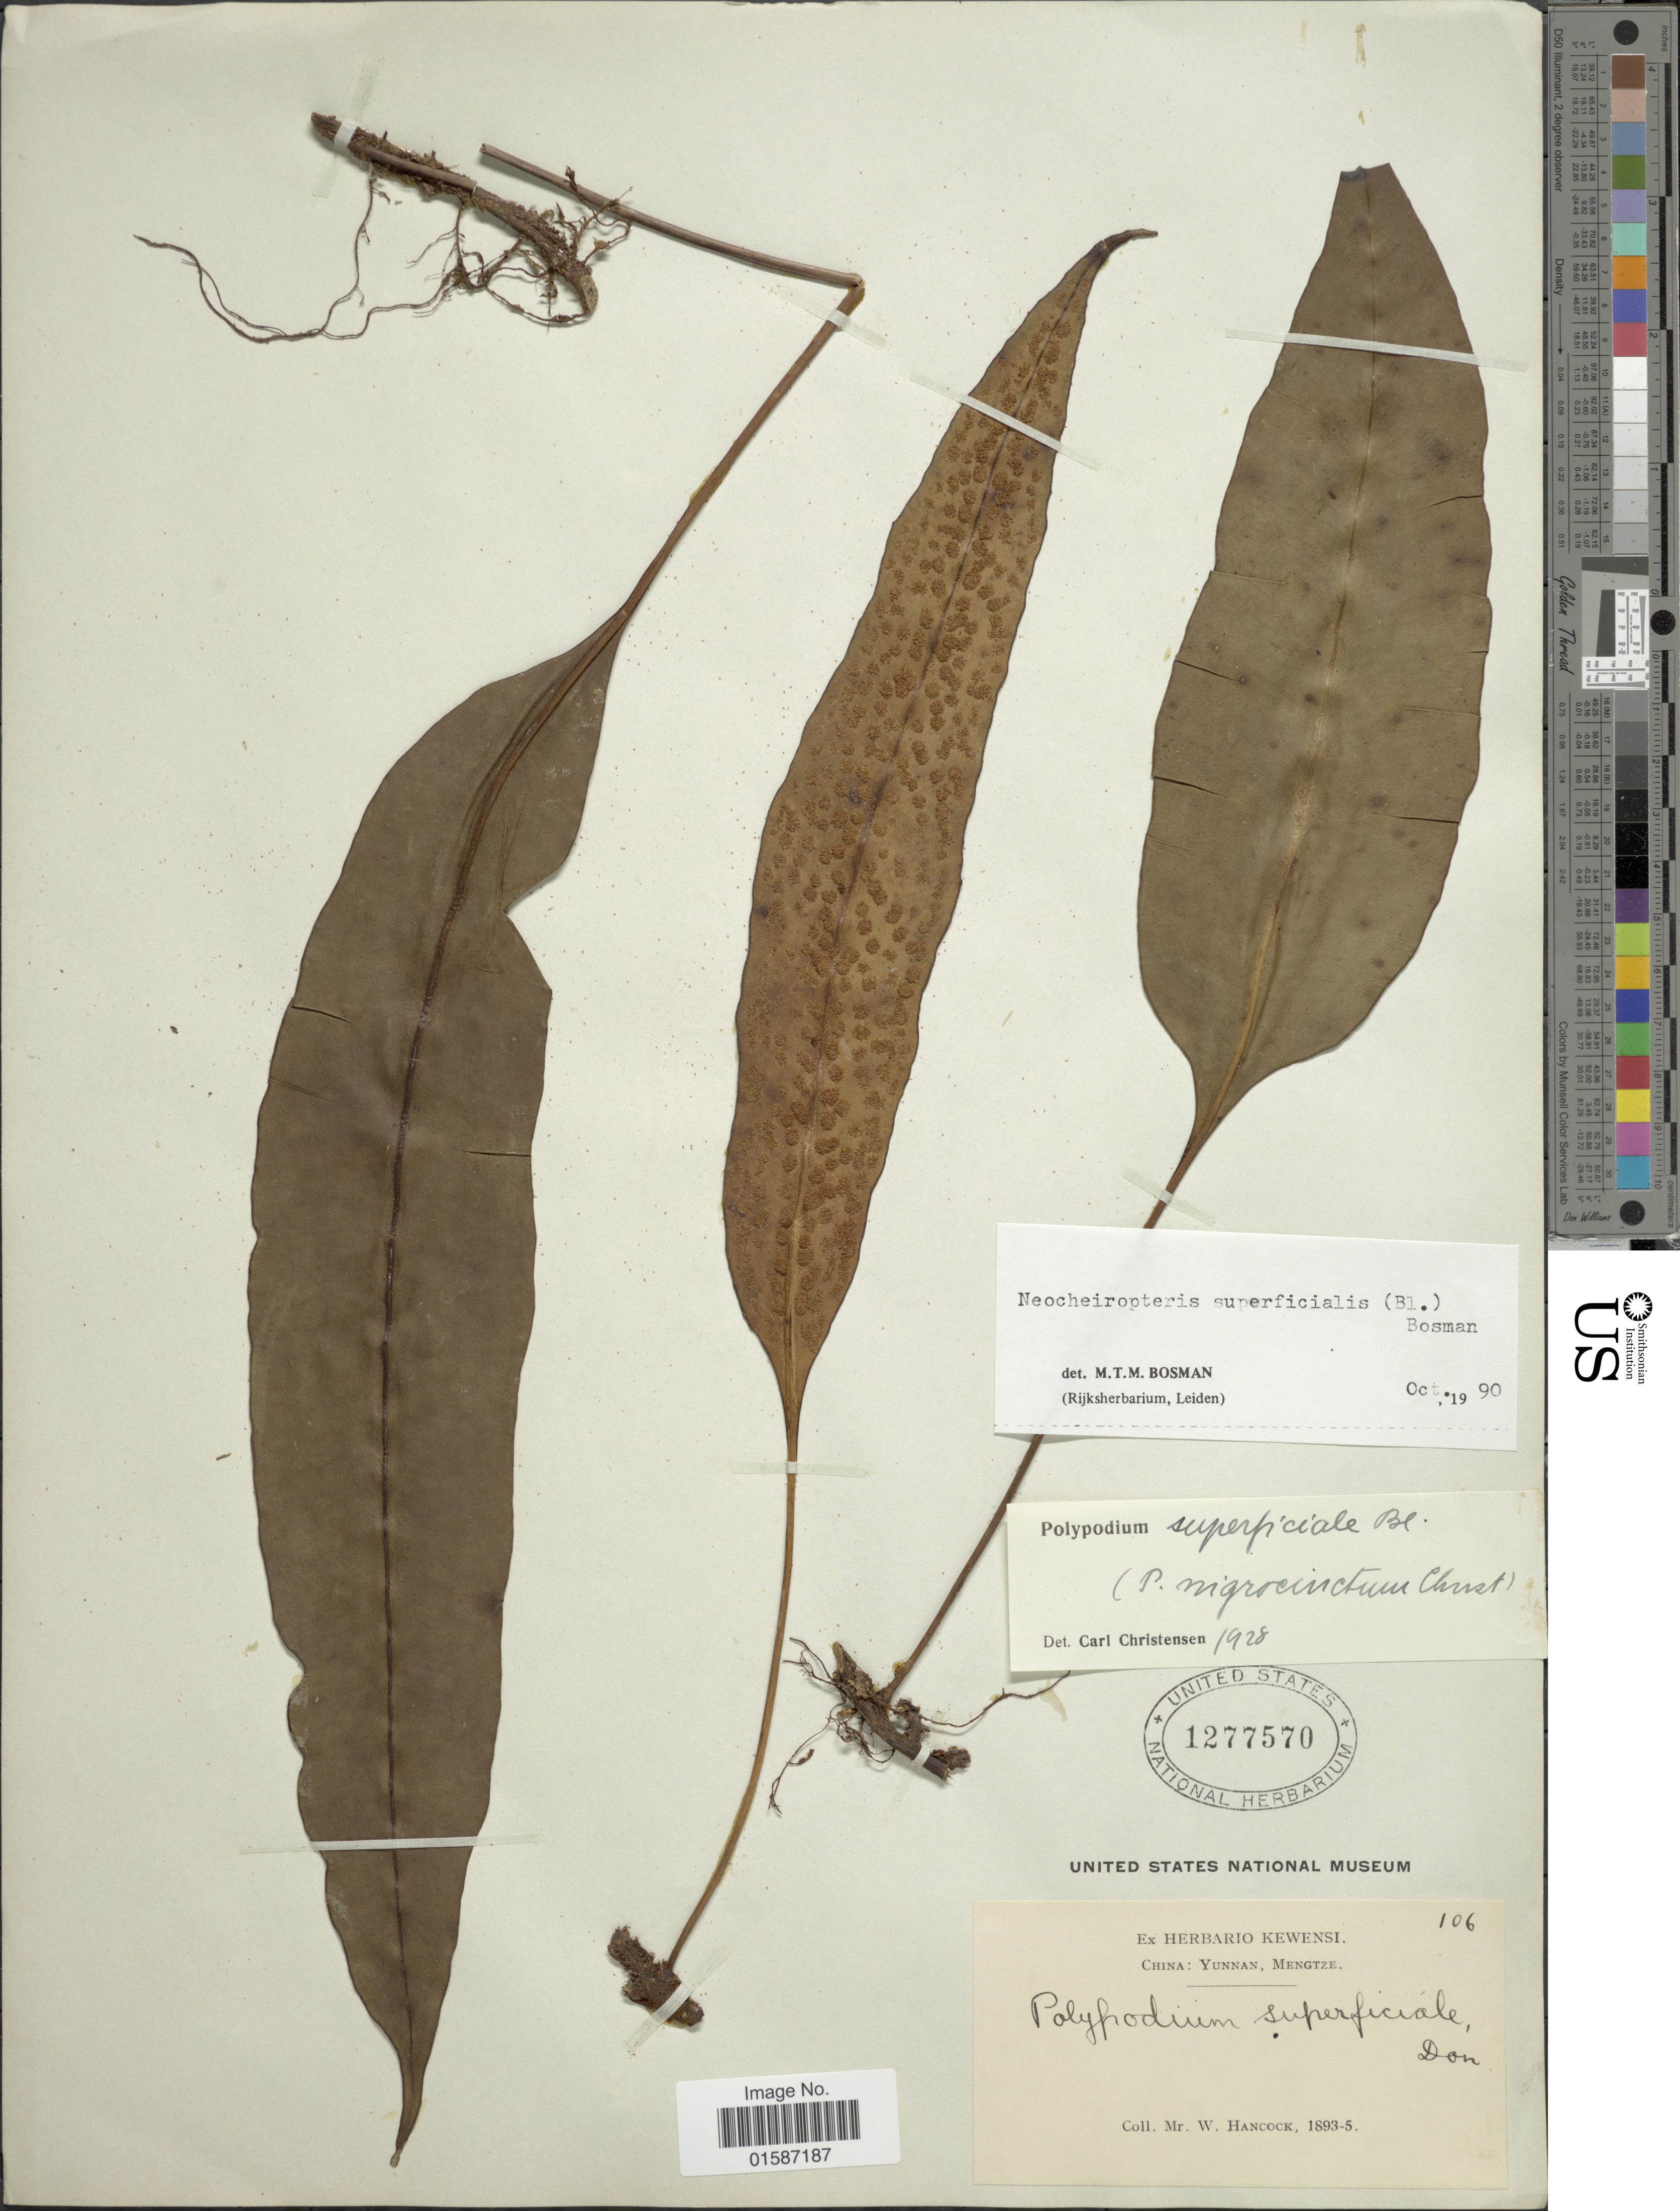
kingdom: Plantae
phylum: Tracheophyta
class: Polypodiopsida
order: Polypodiales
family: Polypodiaceae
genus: Lepidomicrosorium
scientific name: Lepidomicrosorium superficiale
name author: (Blume) Li S. Wang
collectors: W. Hancock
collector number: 106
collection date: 1893/1895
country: China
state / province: Yunnan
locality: Mengtze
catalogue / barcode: US 1277570